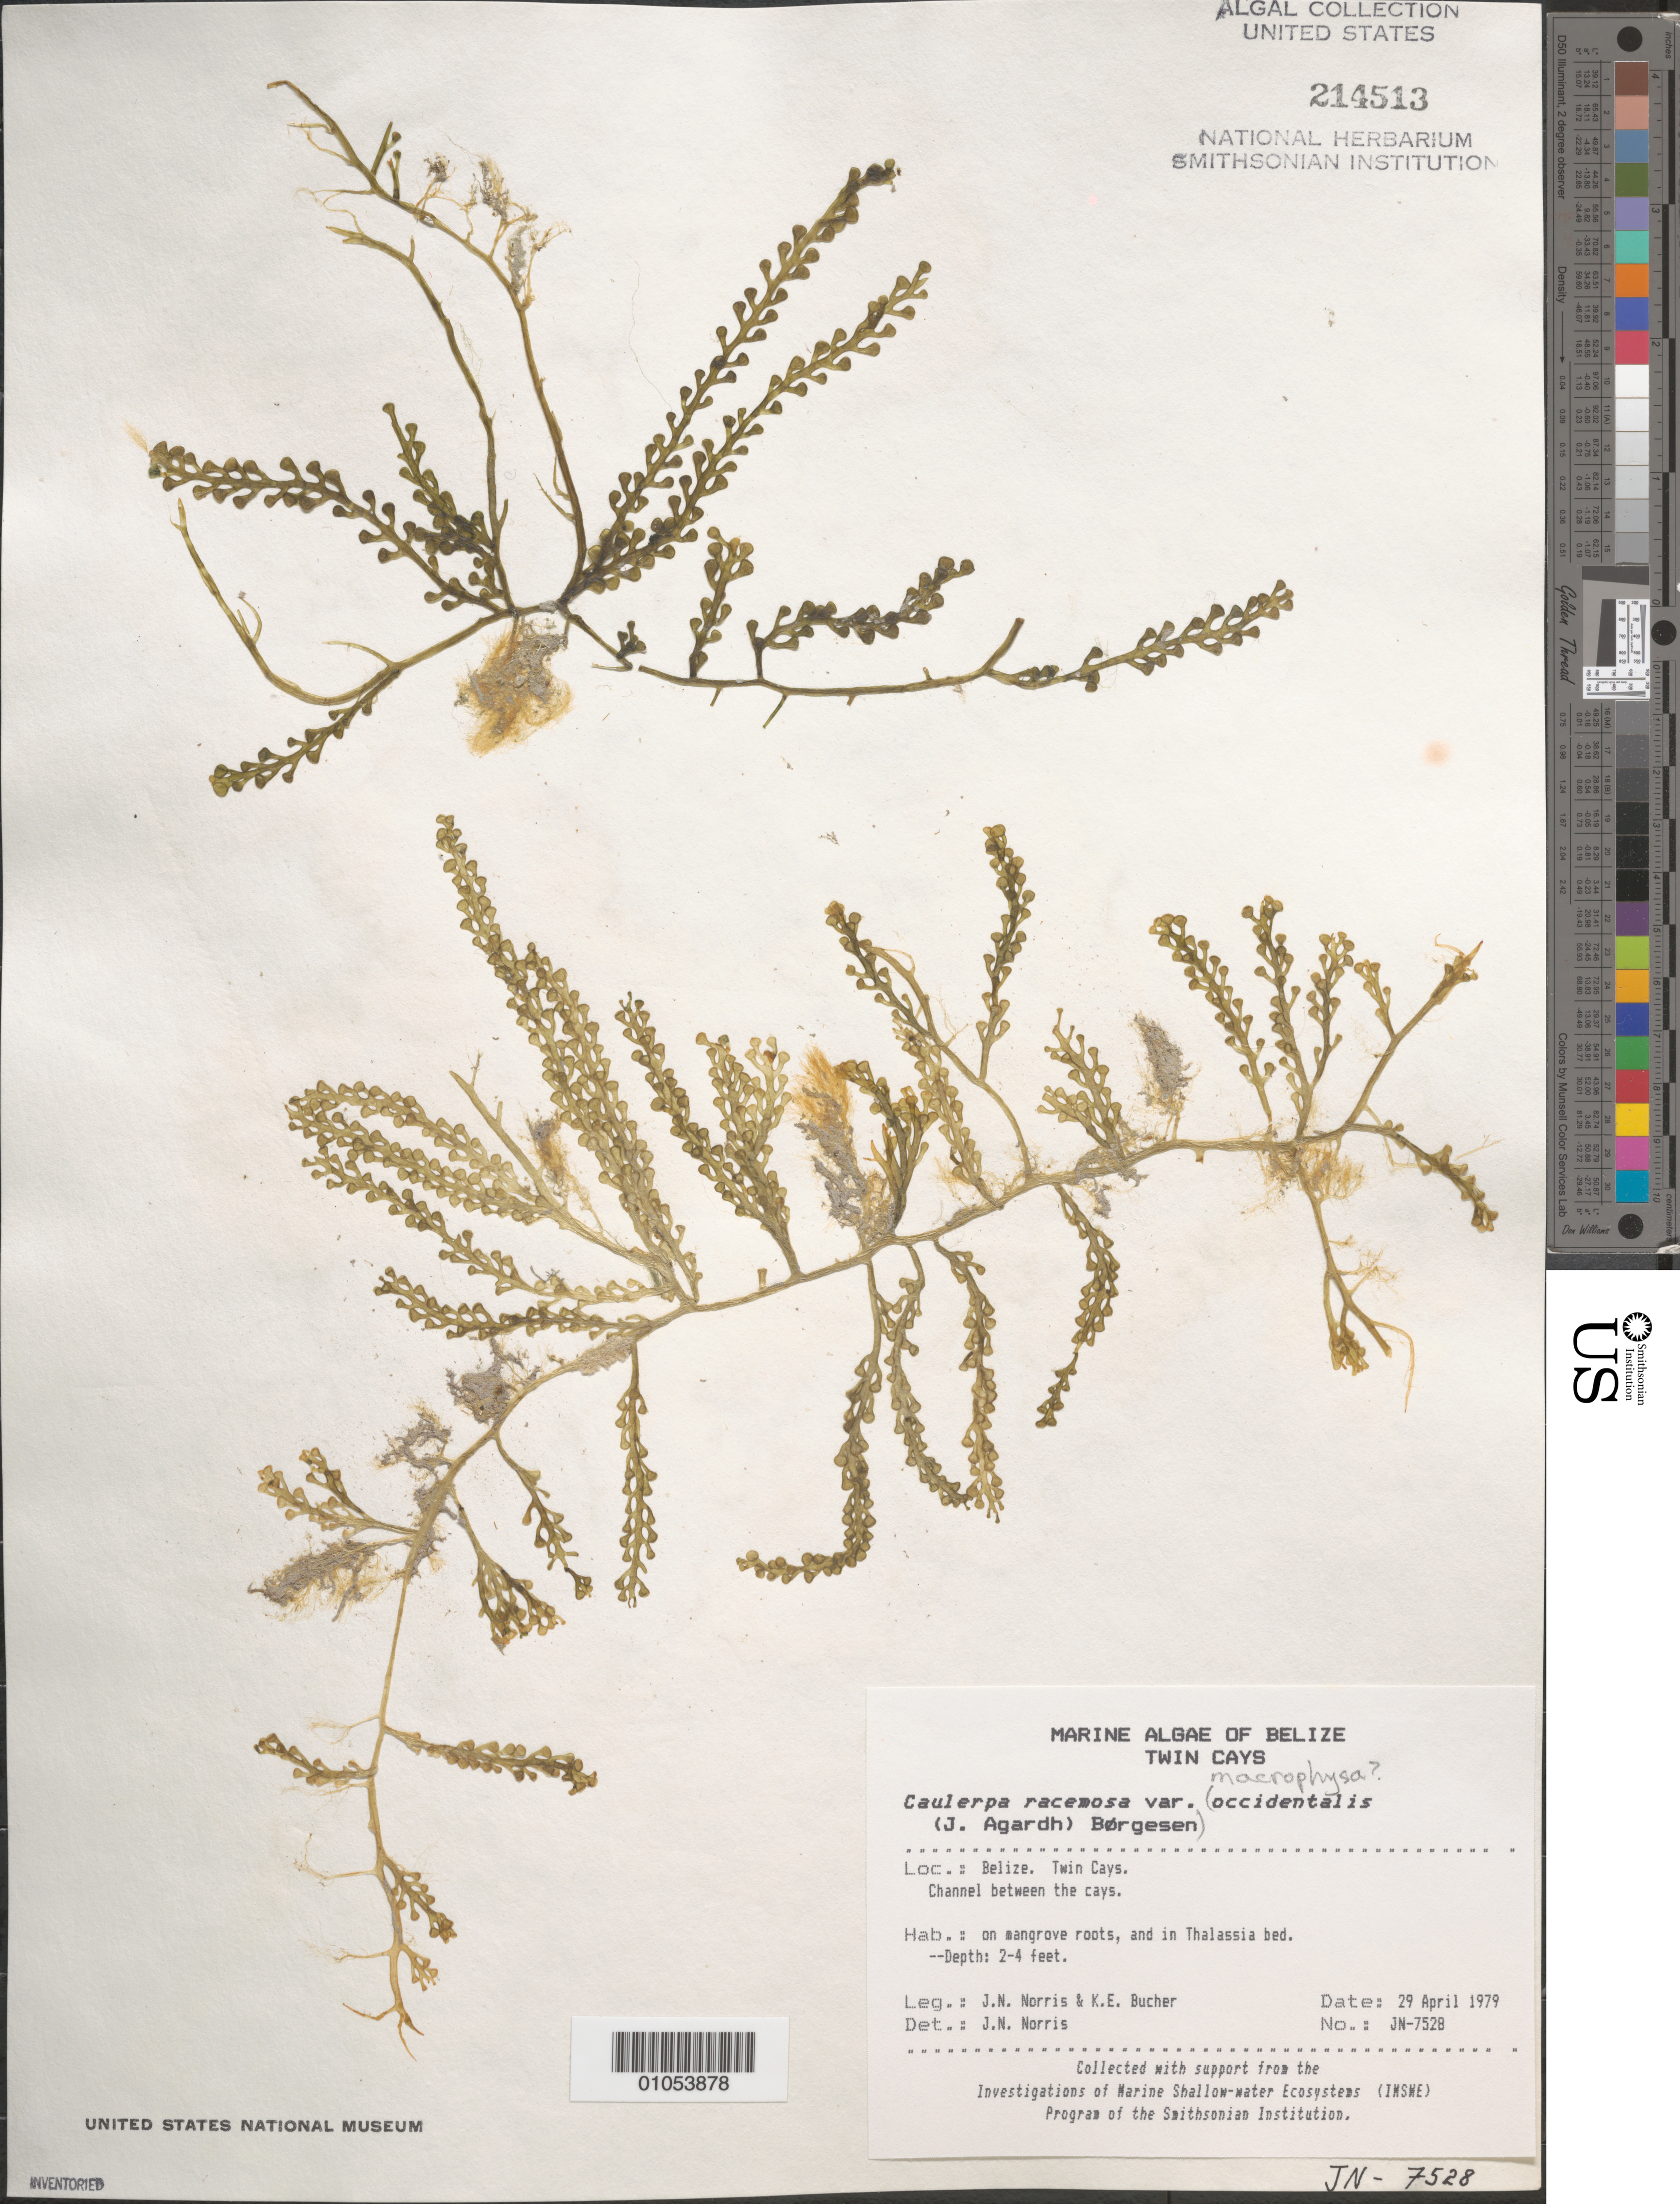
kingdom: Plantae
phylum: Chlorophyta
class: Ulvophyceae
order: Bryopsidales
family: Caulerpaceae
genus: Caulerpa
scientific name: Caulerpa racemosa var. macrophysa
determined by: Norris, James N.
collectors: J. N. Norris & K. E. Bucher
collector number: JN-7528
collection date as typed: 29 Apr 1979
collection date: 1979-04-29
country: Belize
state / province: Stann Creek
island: Twin Cays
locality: Channel between Twin Cays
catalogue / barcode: US 214513